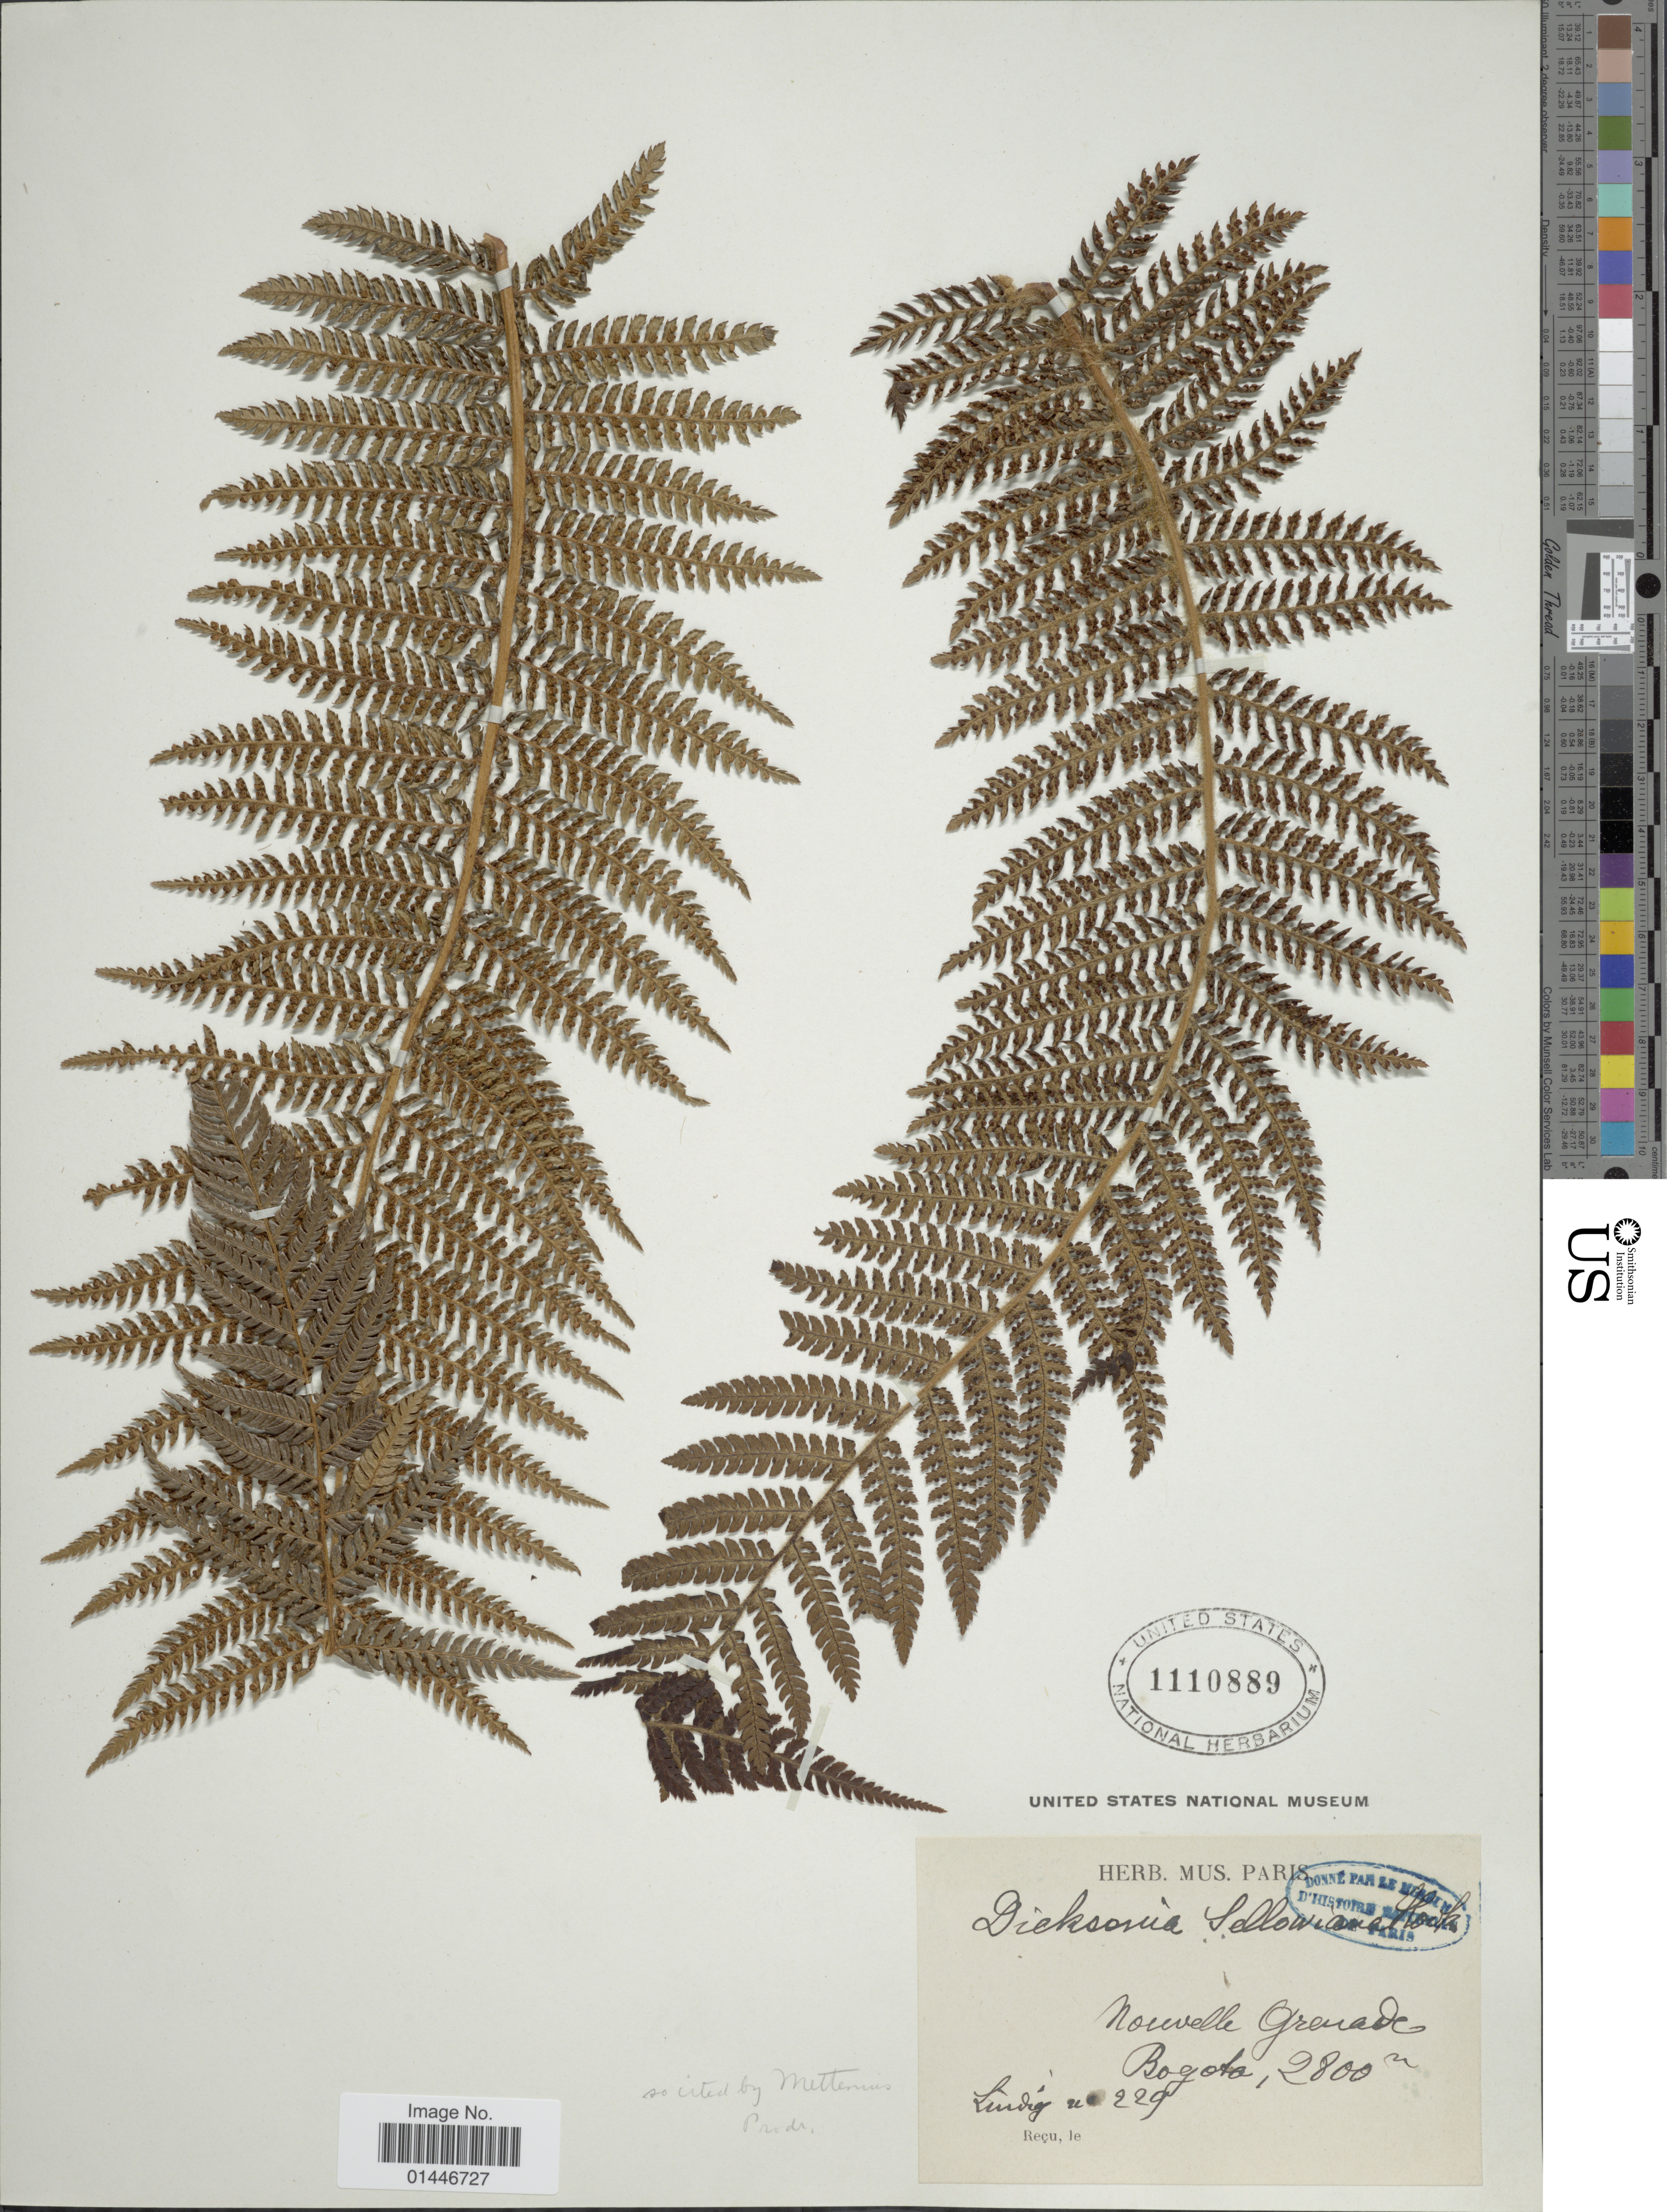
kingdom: Plantae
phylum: Tracheophyta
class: Polypodiopsida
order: Cyatheales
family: Dicksoniaceae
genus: Dicksonia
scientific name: Dicksonia karsteniana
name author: Klotzsch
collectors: -. Lindig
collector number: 229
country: Colombia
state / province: Bogota D.C.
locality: Nouvelle Grenade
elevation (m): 2800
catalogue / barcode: US 1110889